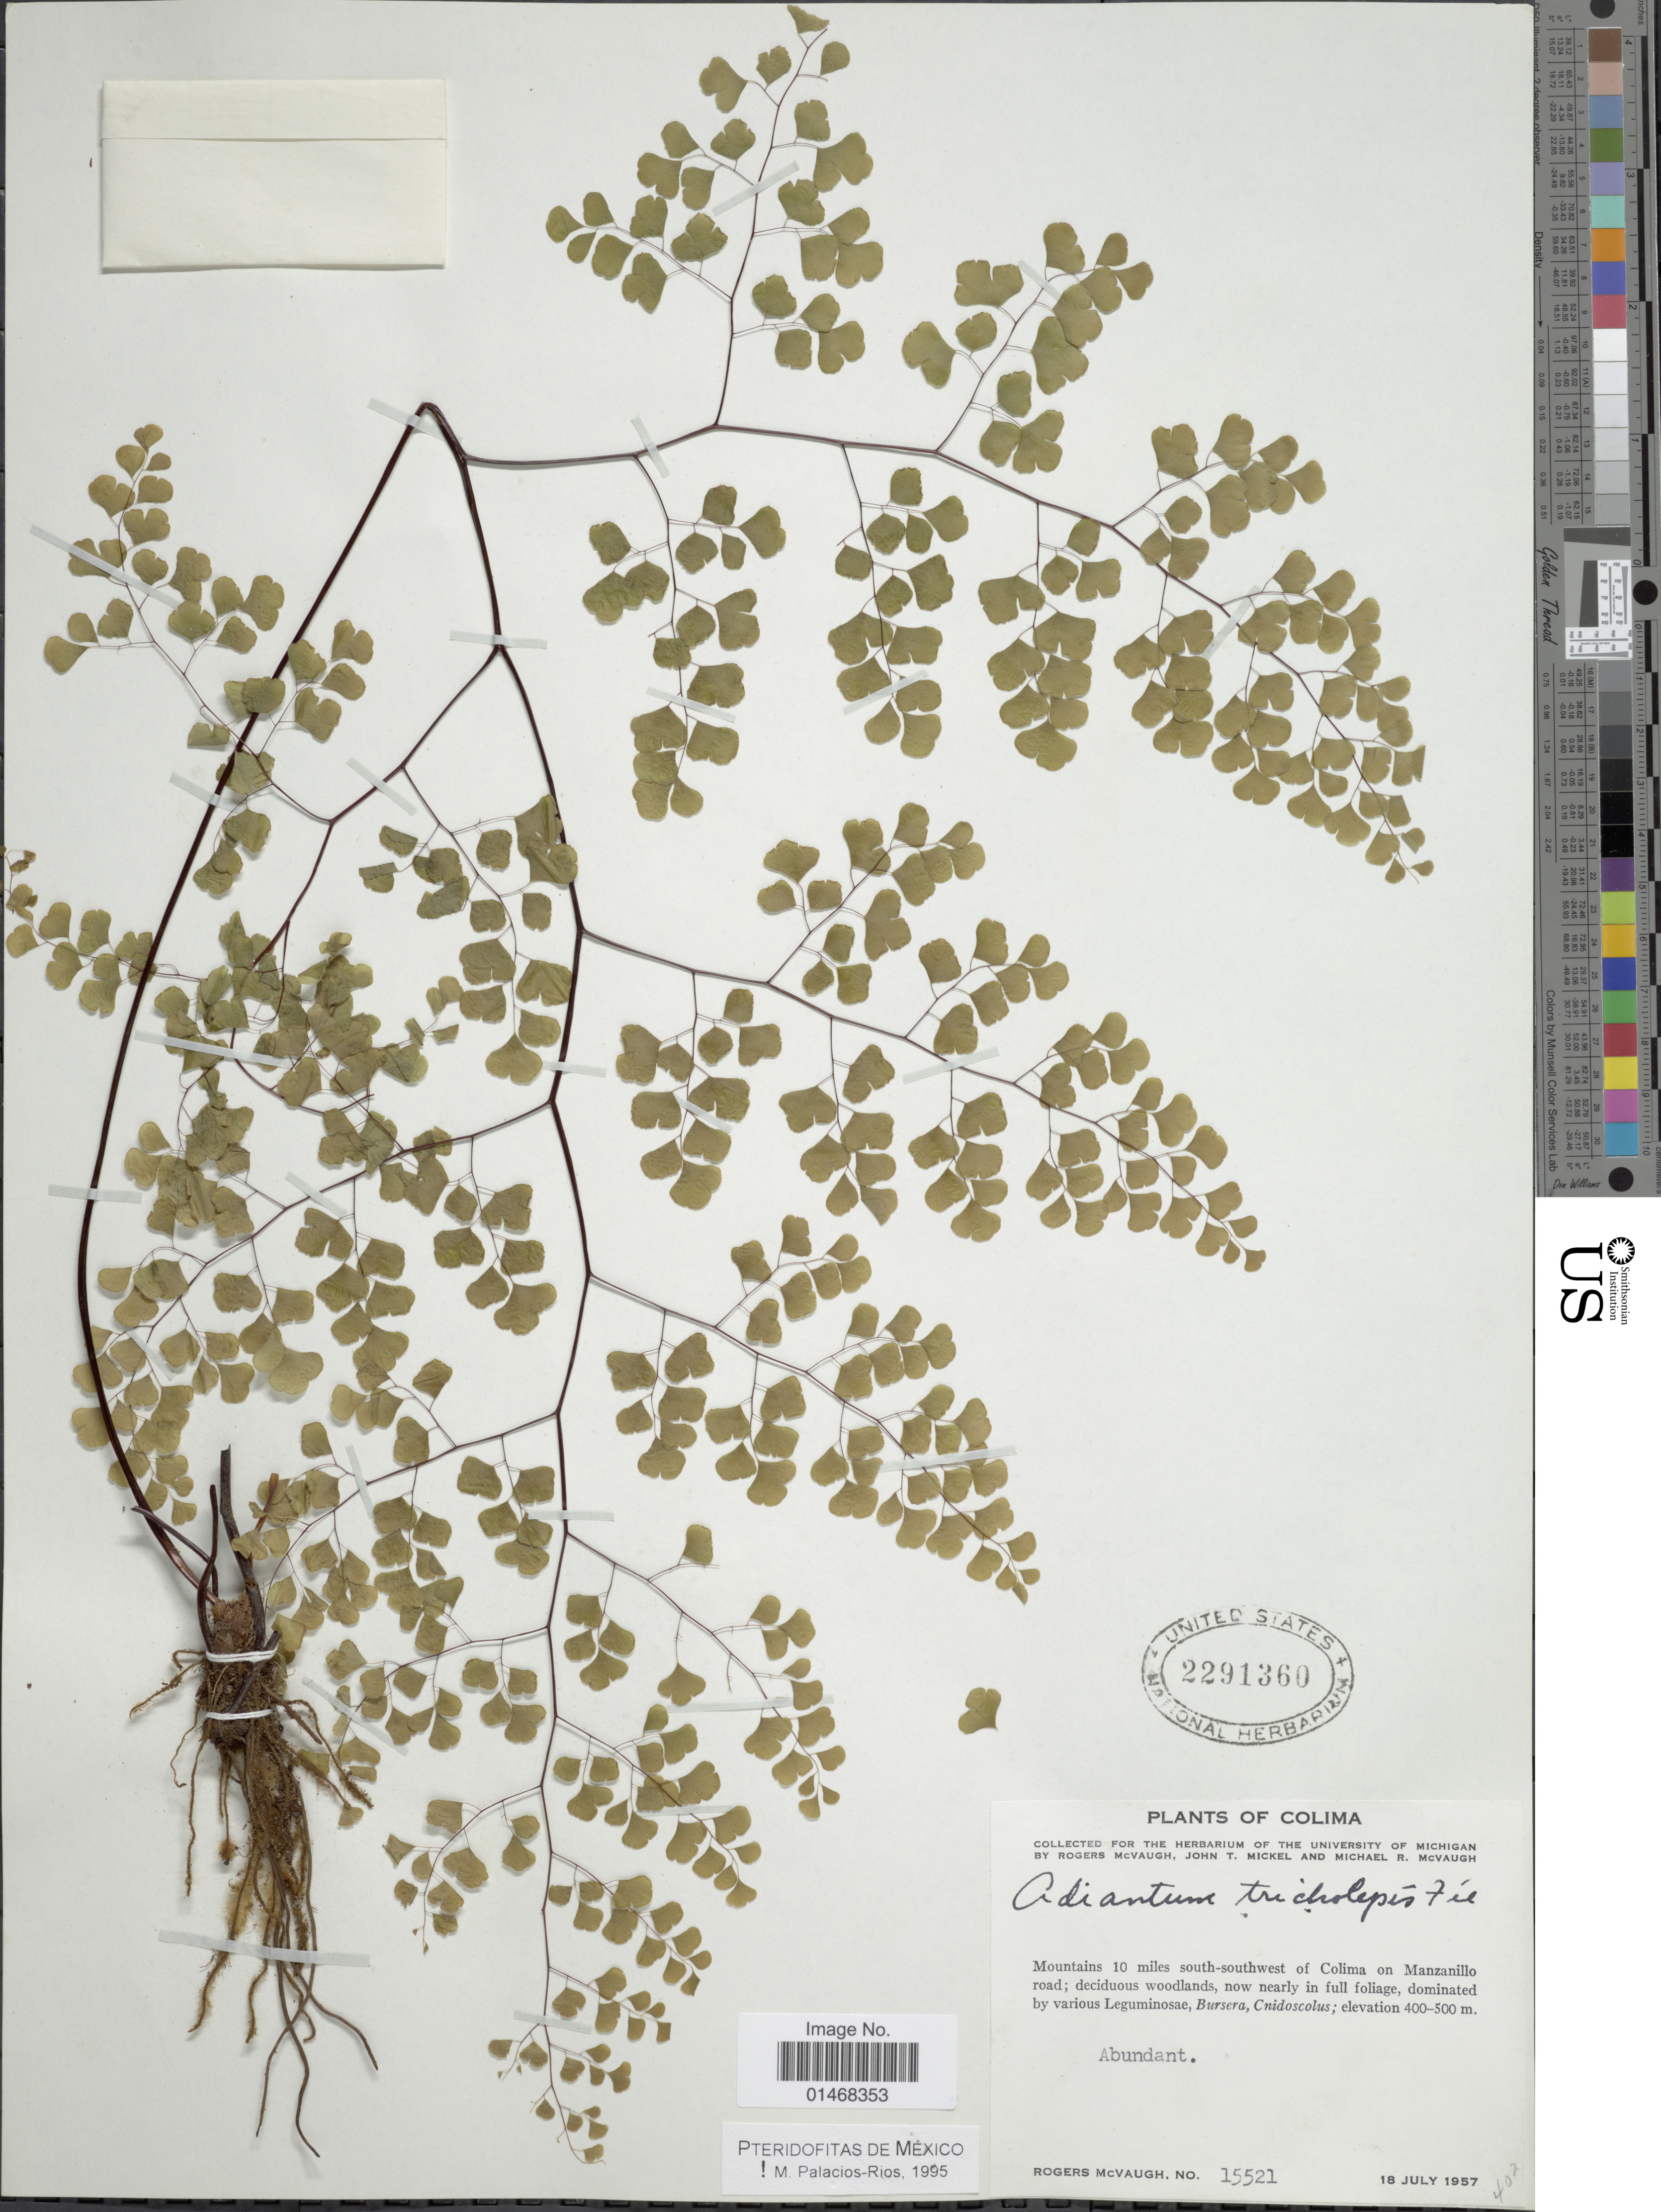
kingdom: Plantae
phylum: Tracheophyta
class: Polypodiopsida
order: Polypodiales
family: Pteridaceae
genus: Adiantum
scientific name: Adiantum tricholepis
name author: Fée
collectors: R. McVaugh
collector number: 15521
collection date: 1957-07-18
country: Mexico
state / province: Colima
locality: Mountains 10 miles south-southwest of Colima on Manzanillo road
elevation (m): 400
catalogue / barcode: US 2291360